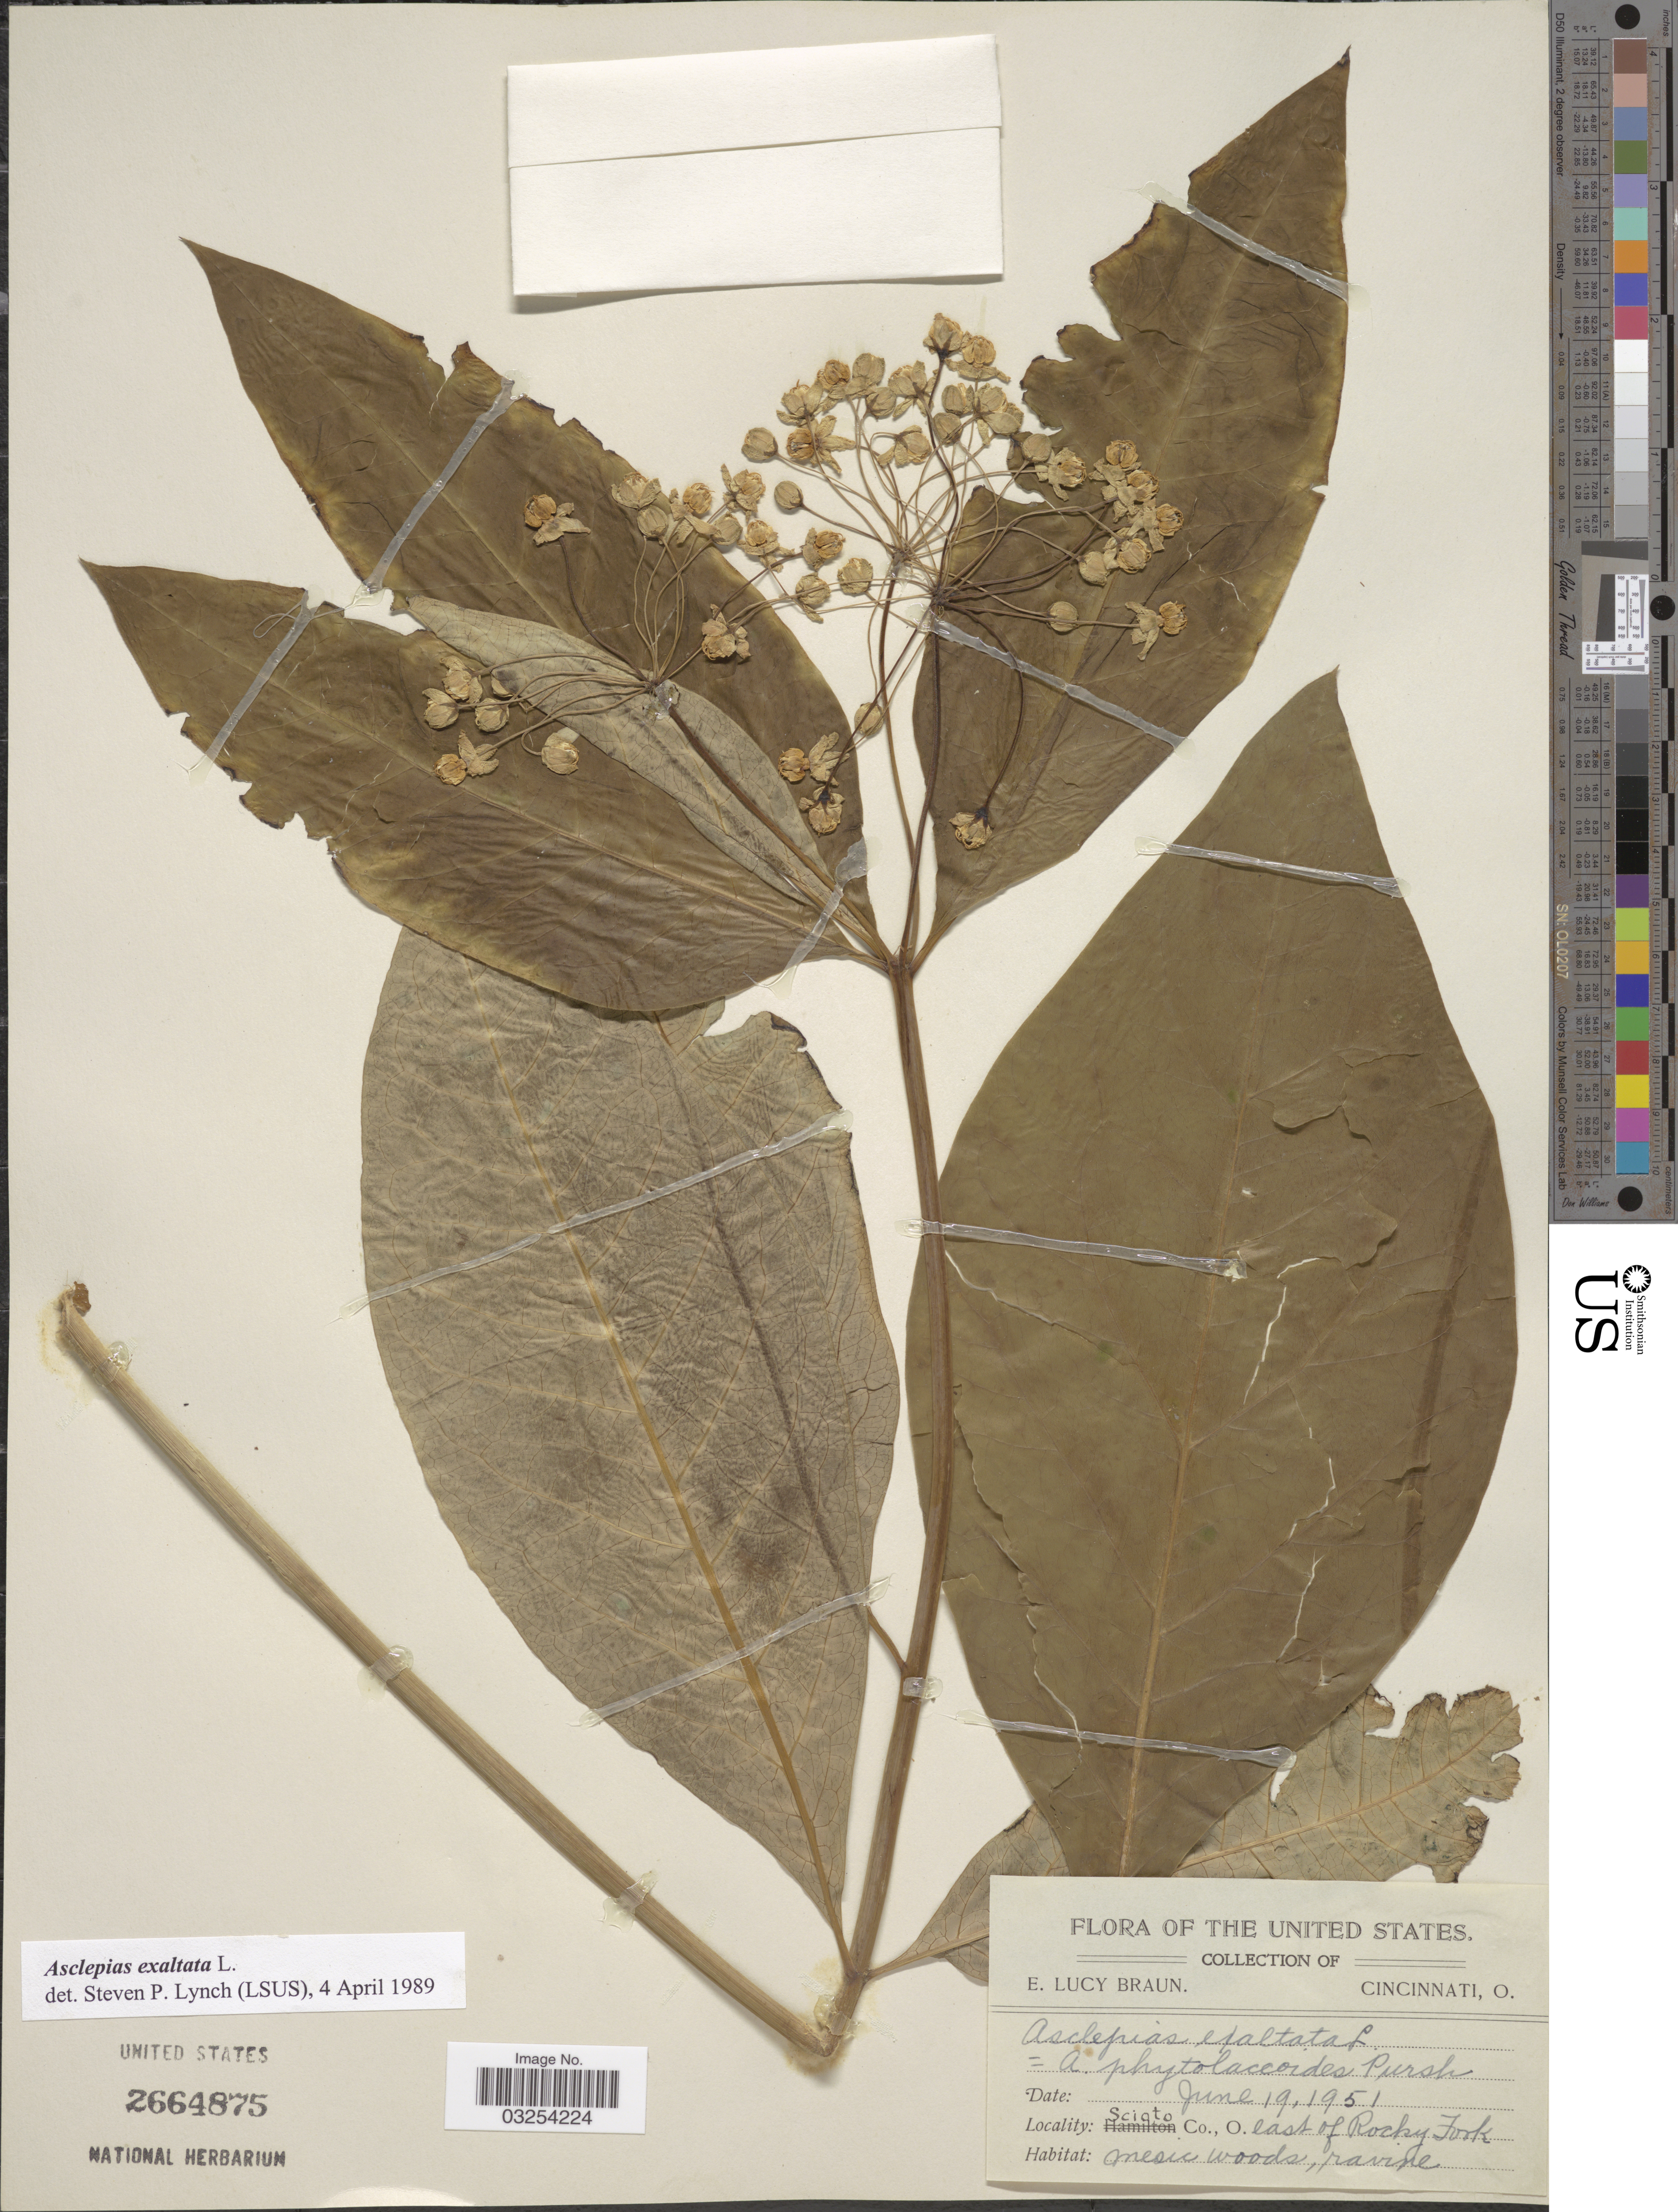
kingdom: Plantae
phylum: Tracheophyta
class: Magnoliopsida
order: Gentianales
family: Apocynaceae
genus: Asclepias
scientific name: Asclepias exaltata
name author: Muhl.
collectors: E. Braun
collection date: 1951-06-19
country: United States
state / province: Ohio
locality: Scioto Co., east of Rocky Fork.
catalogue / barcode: US 2664875